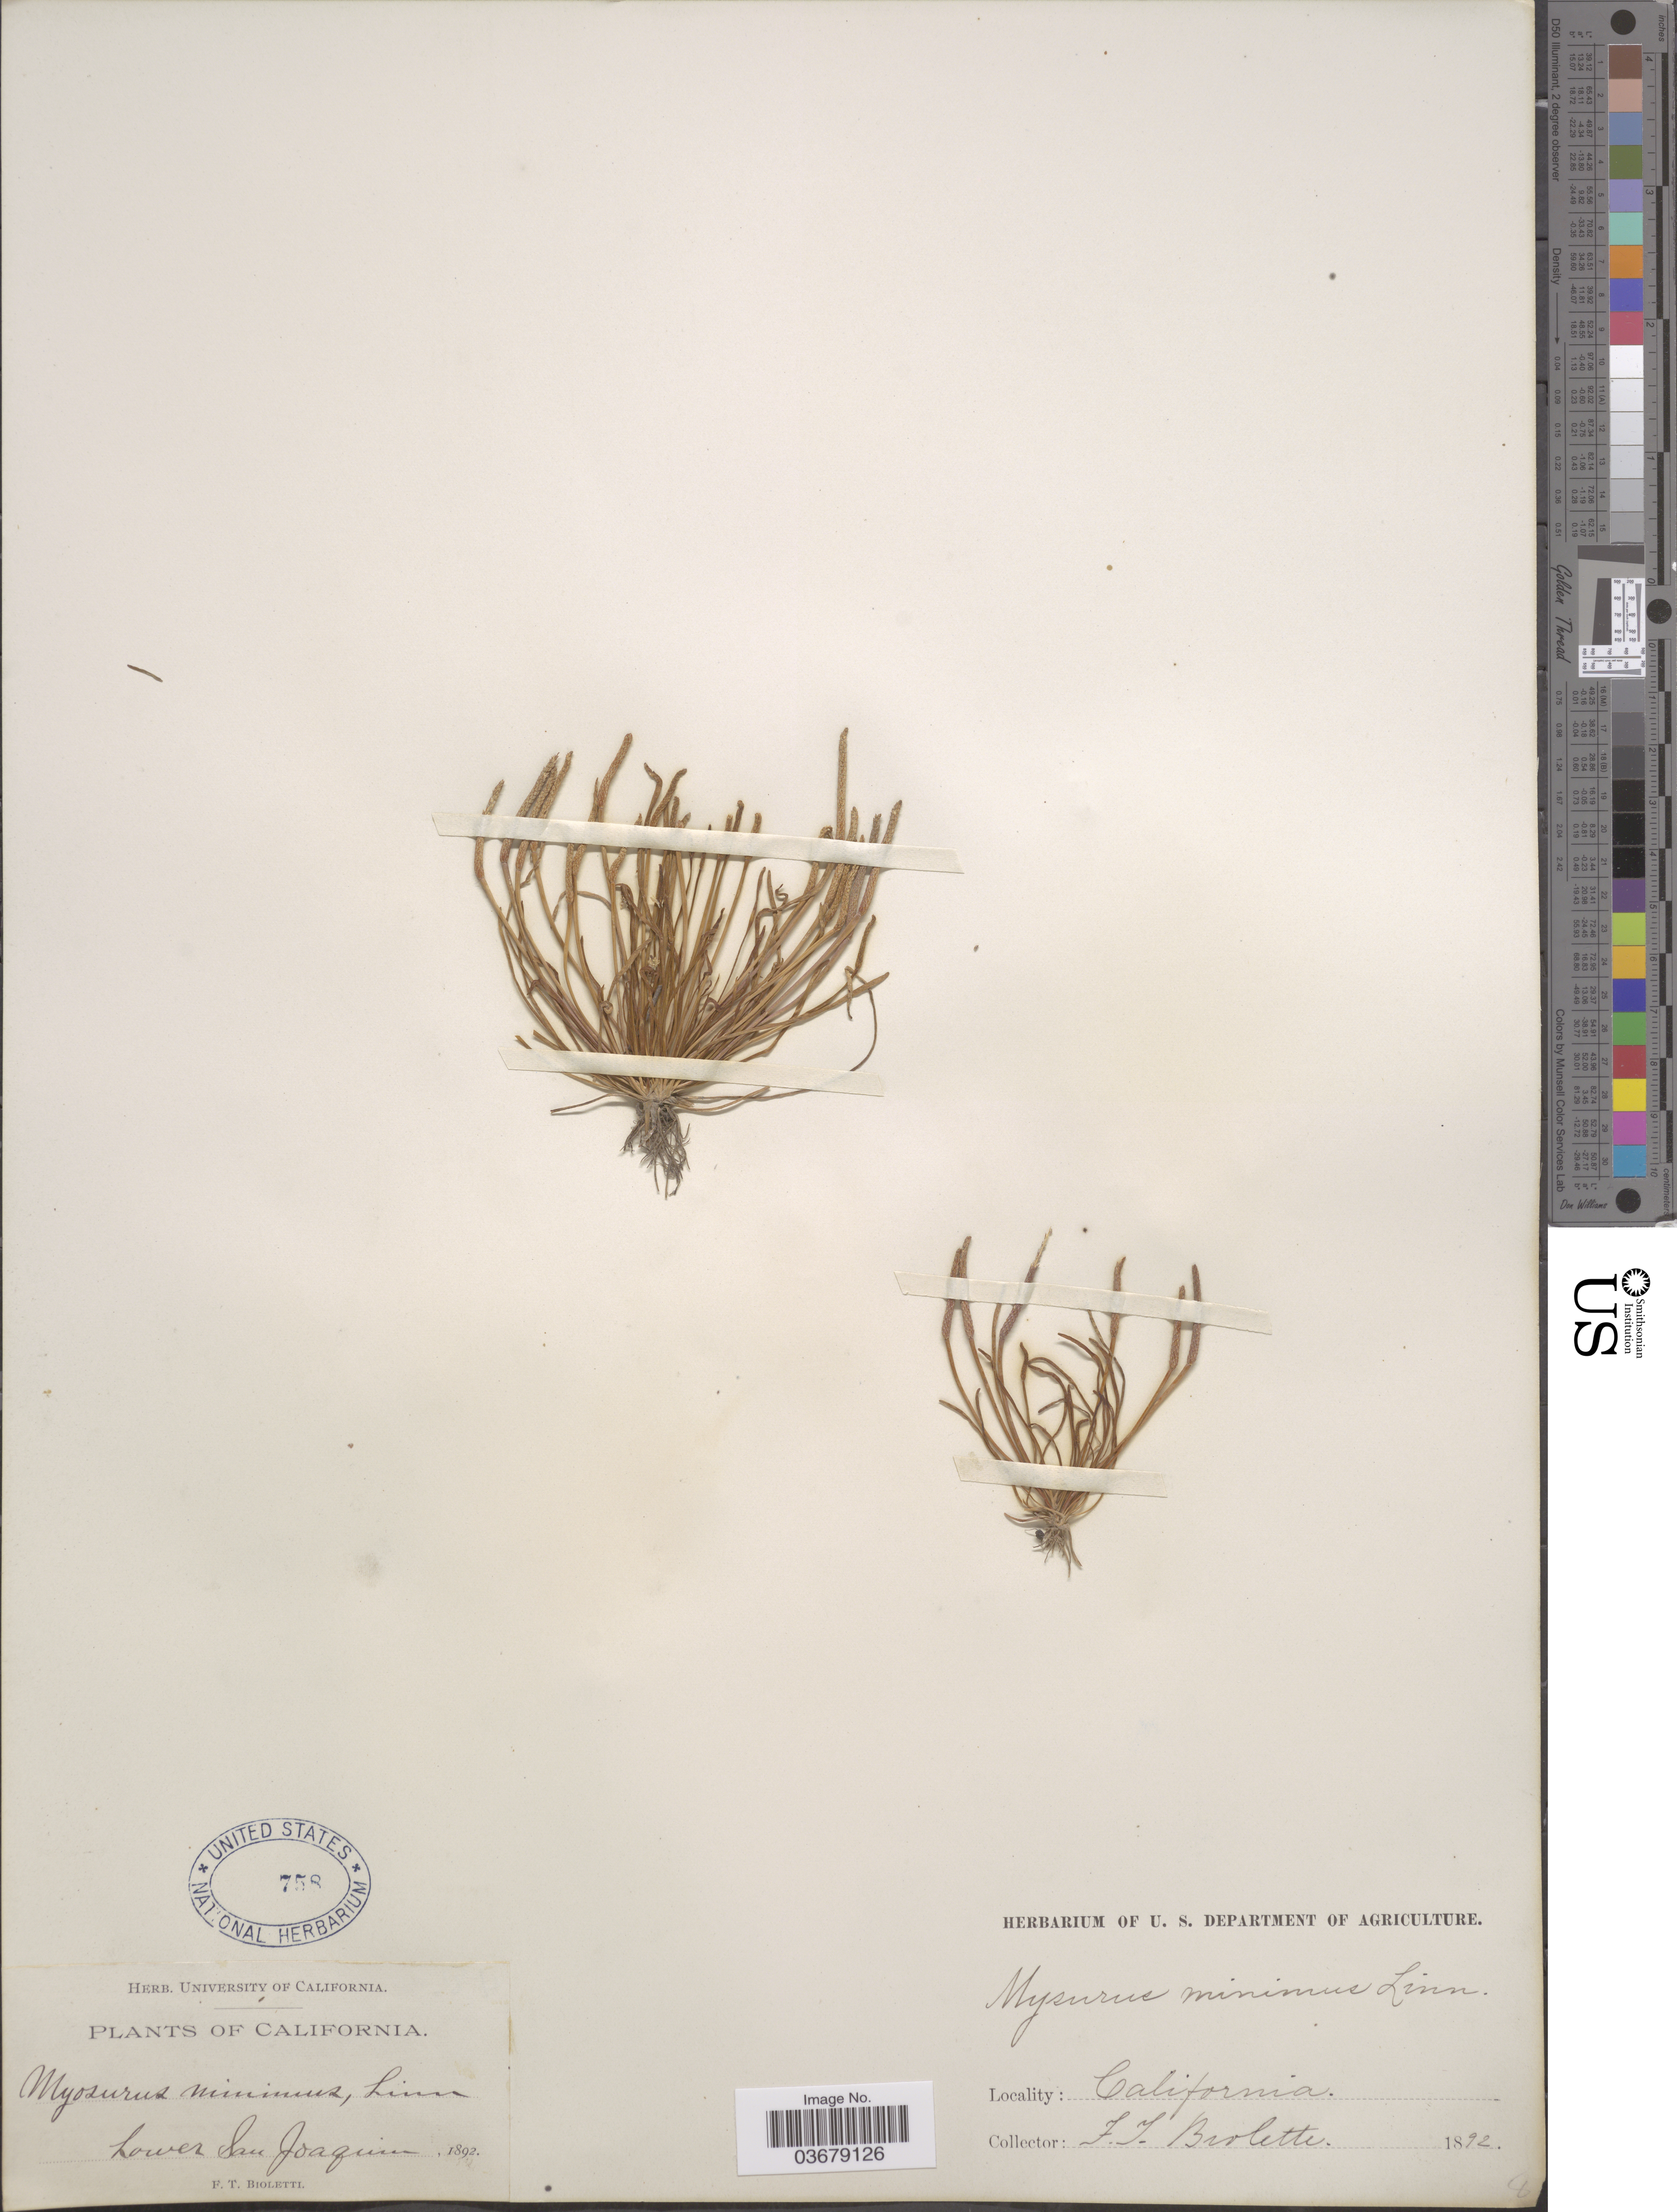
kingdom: Plantae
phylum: Tracheophyta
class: Magnoliopsida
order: Ranunculales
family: Ranunculaceae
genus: Myosurus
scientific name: Myosurus minimus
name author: L.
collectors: F. T. Bioletti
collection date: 1892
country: United States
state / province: California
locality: Lower San Joaquin.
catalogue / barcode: US 758